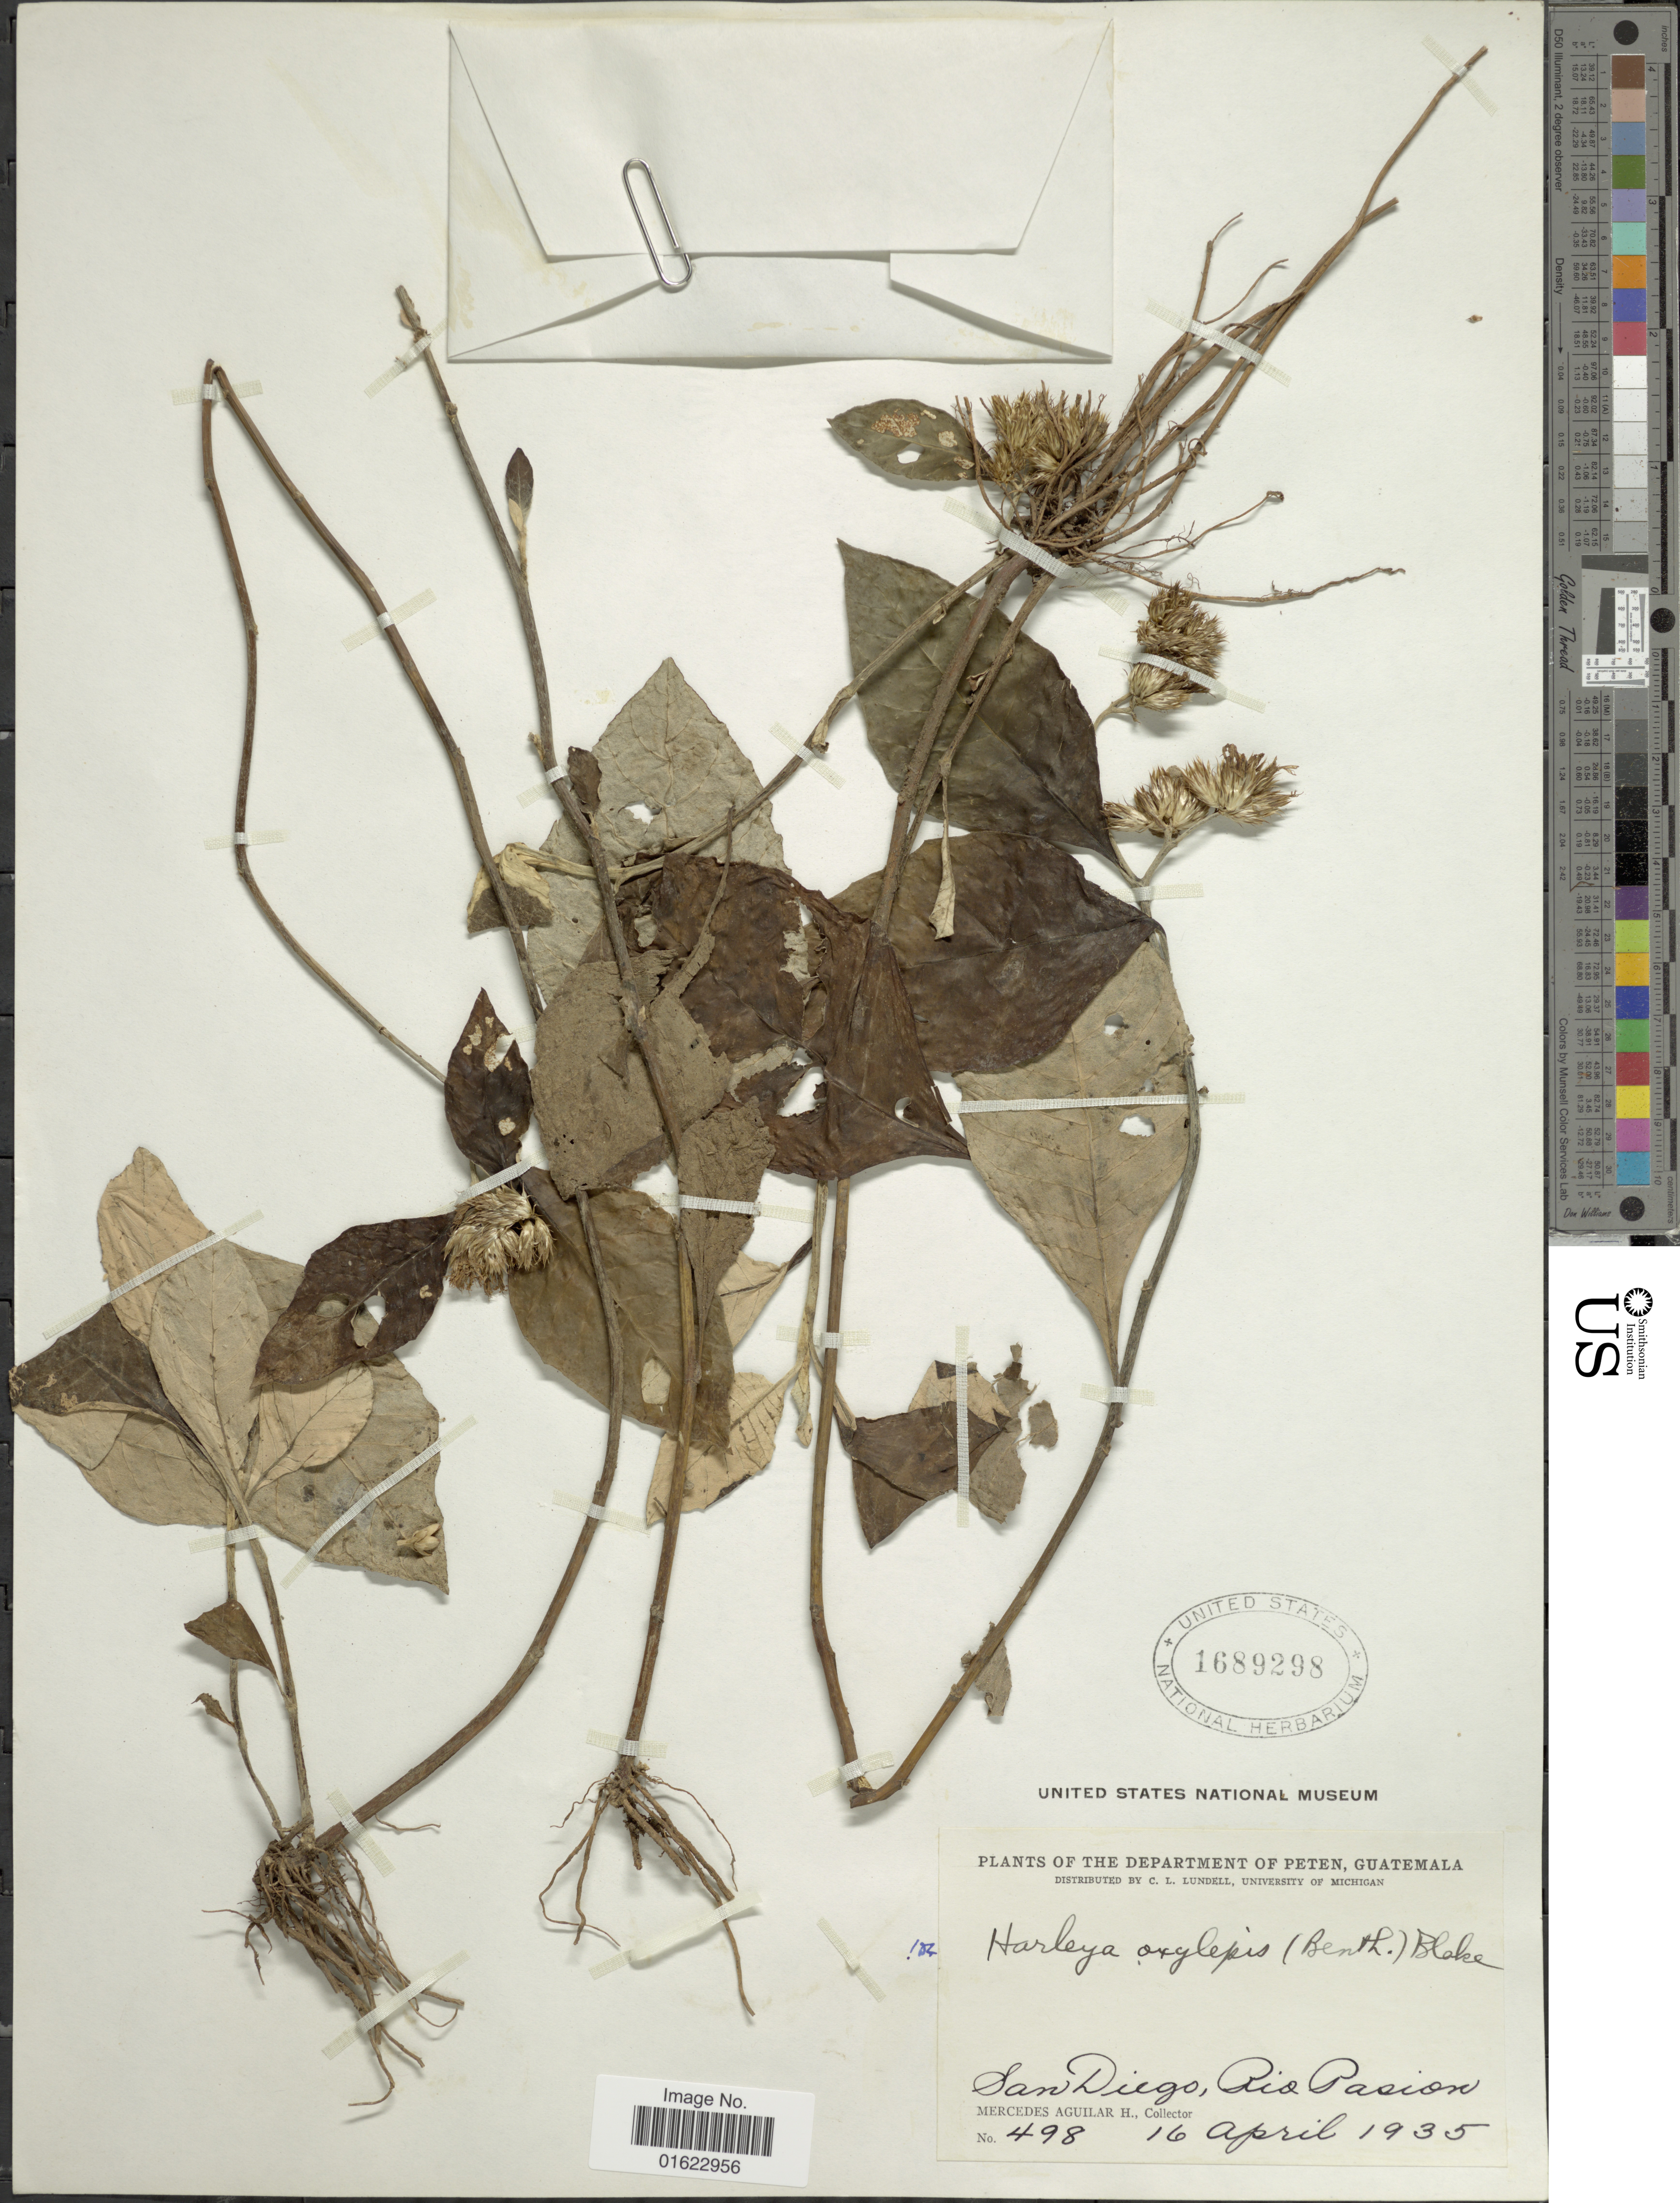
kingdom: Plantae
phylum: Tracheophyta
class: Magnoliopsida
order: Asterales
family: Asteraceae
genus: Harleya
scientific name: Harleya oxylepis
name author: (Benth.) S.F. Blake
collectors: M. Aguilar H.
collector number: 498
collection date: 1935-04-16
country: Guatemala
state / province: El Petén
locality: Department of Peten, Guatemala. San Diego, Rio Pasion.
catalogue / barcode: US 1689298